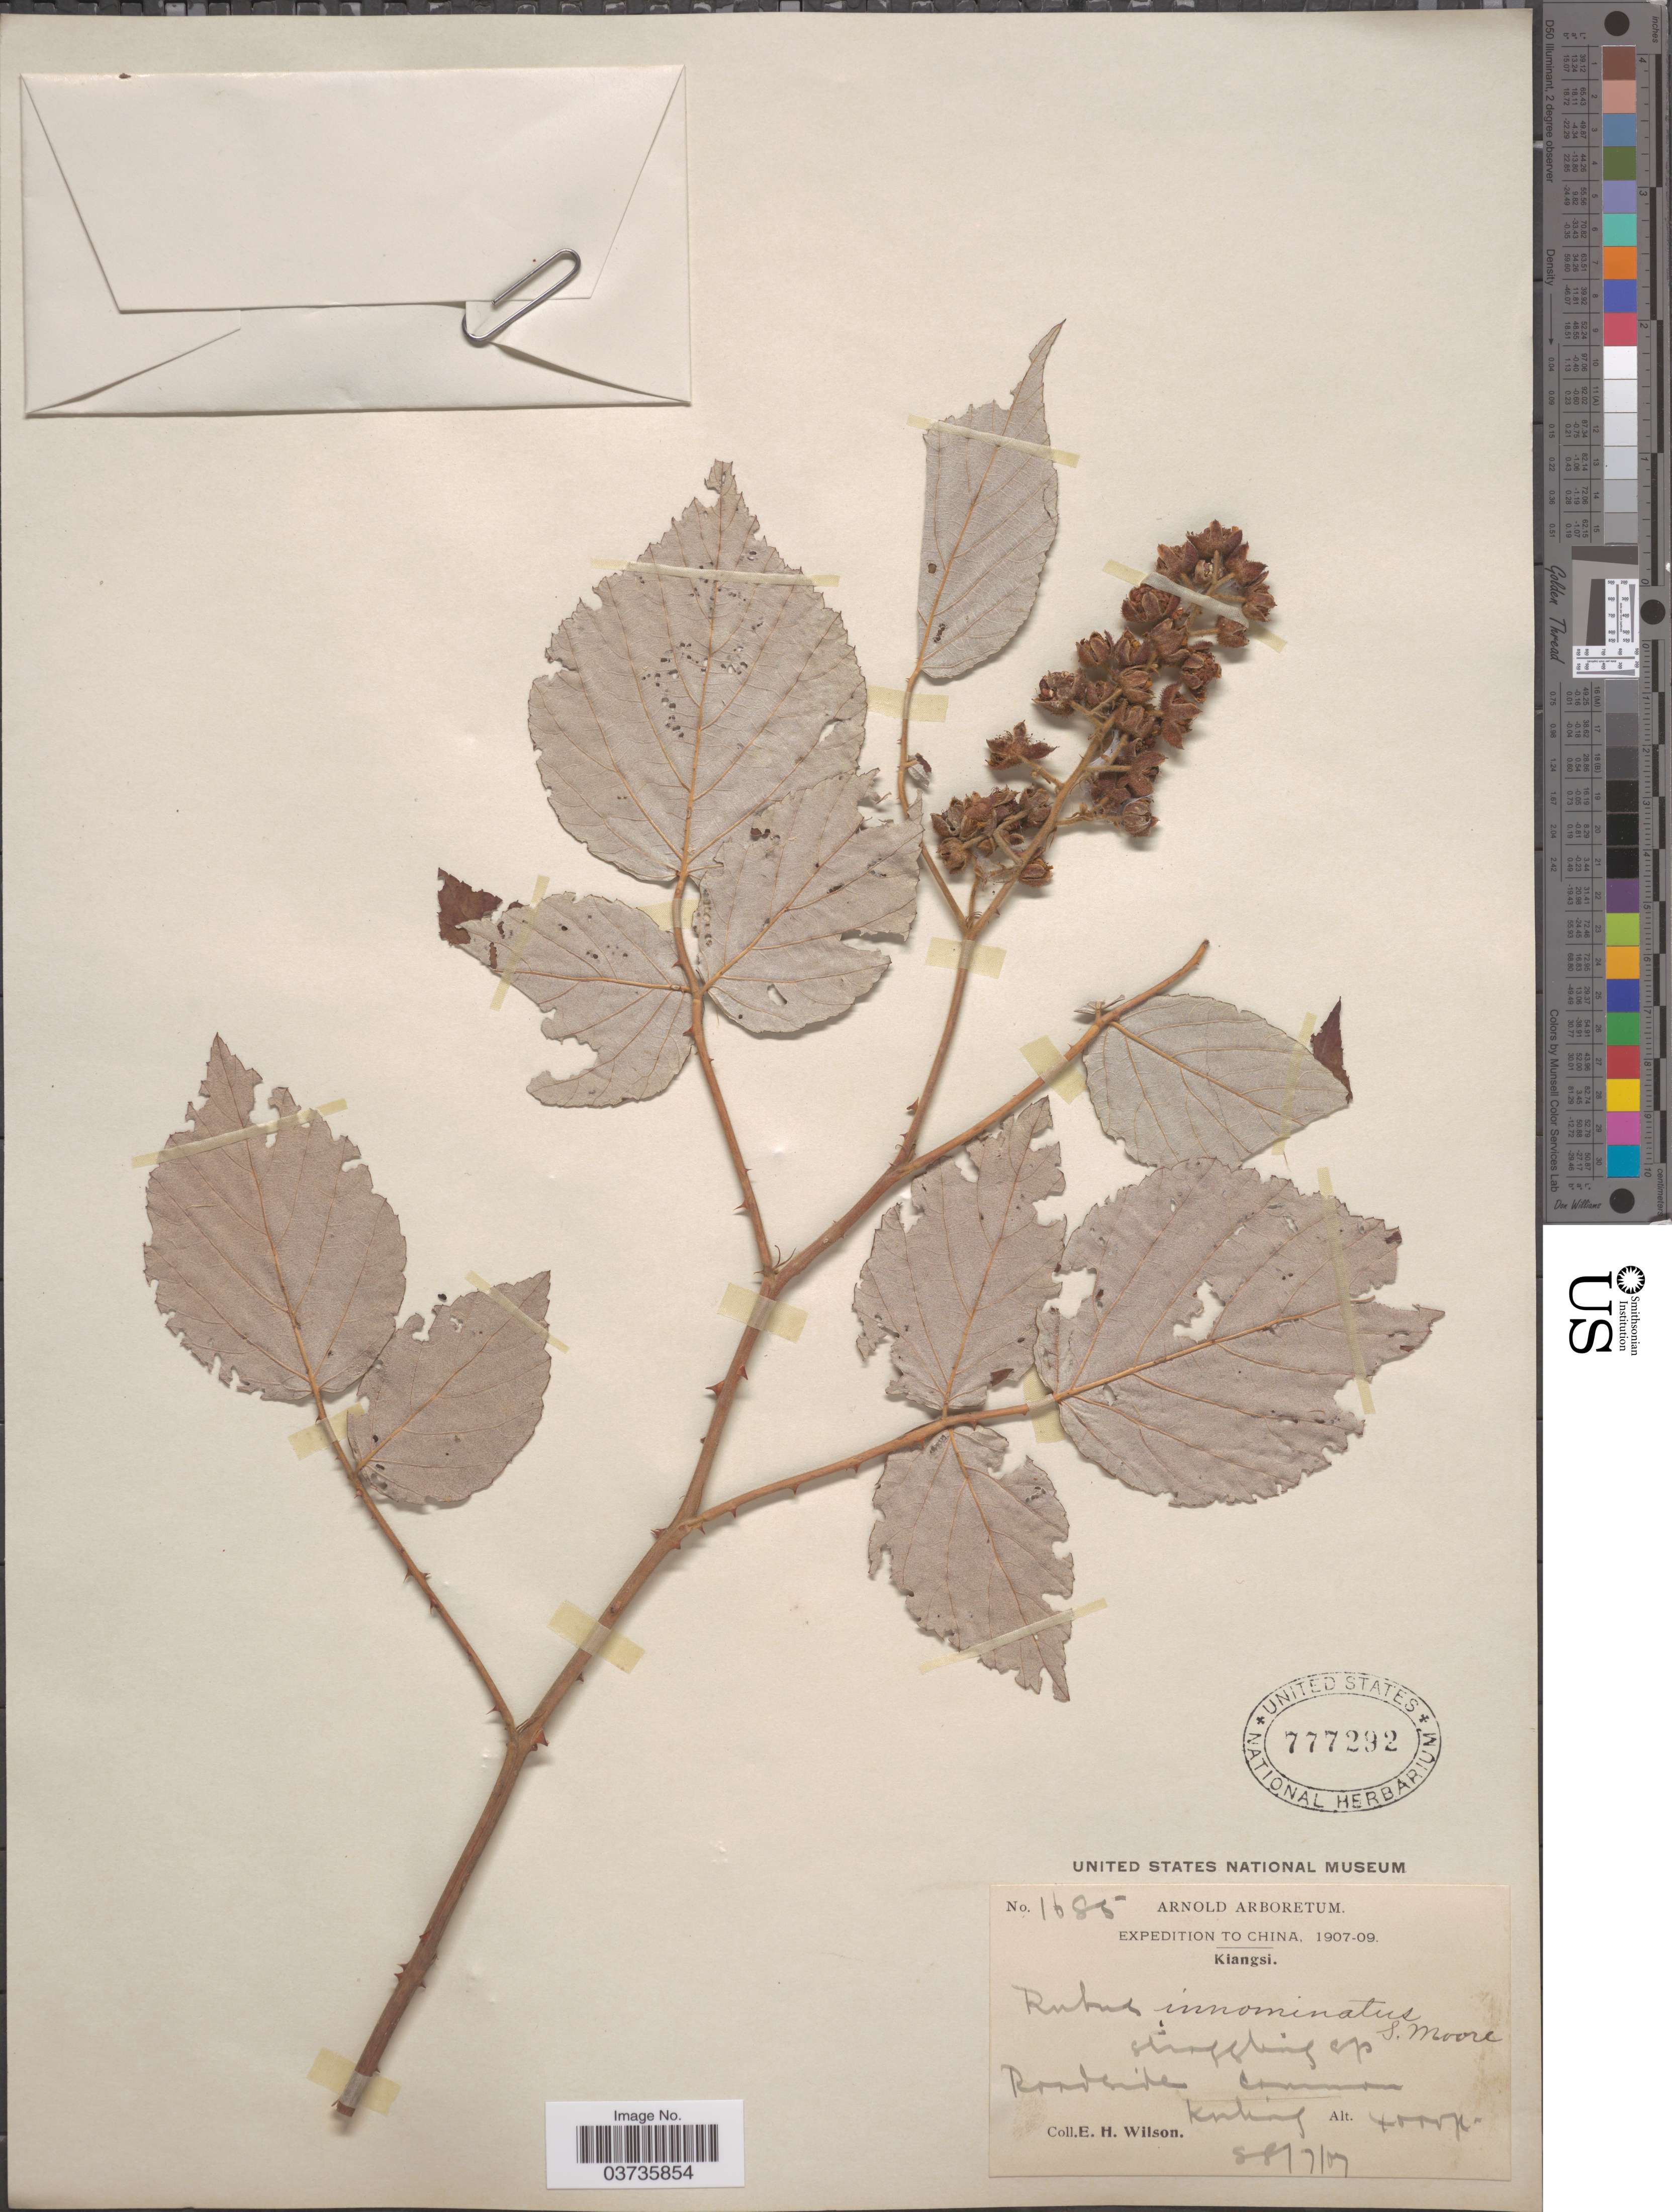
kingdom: Plantae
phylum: Tracheophyta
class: Magnoliopsida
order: Rosales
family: Rosaceae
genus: Rubus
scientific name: Rubus innominatus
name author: S. Moore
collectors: E. Wilson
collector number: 1685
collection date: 1907-07-05/1907-07-08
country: China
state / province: Jiangxi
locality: Kiangsi. Roadside common. Kuling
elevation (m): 1219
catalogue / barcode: US 777292